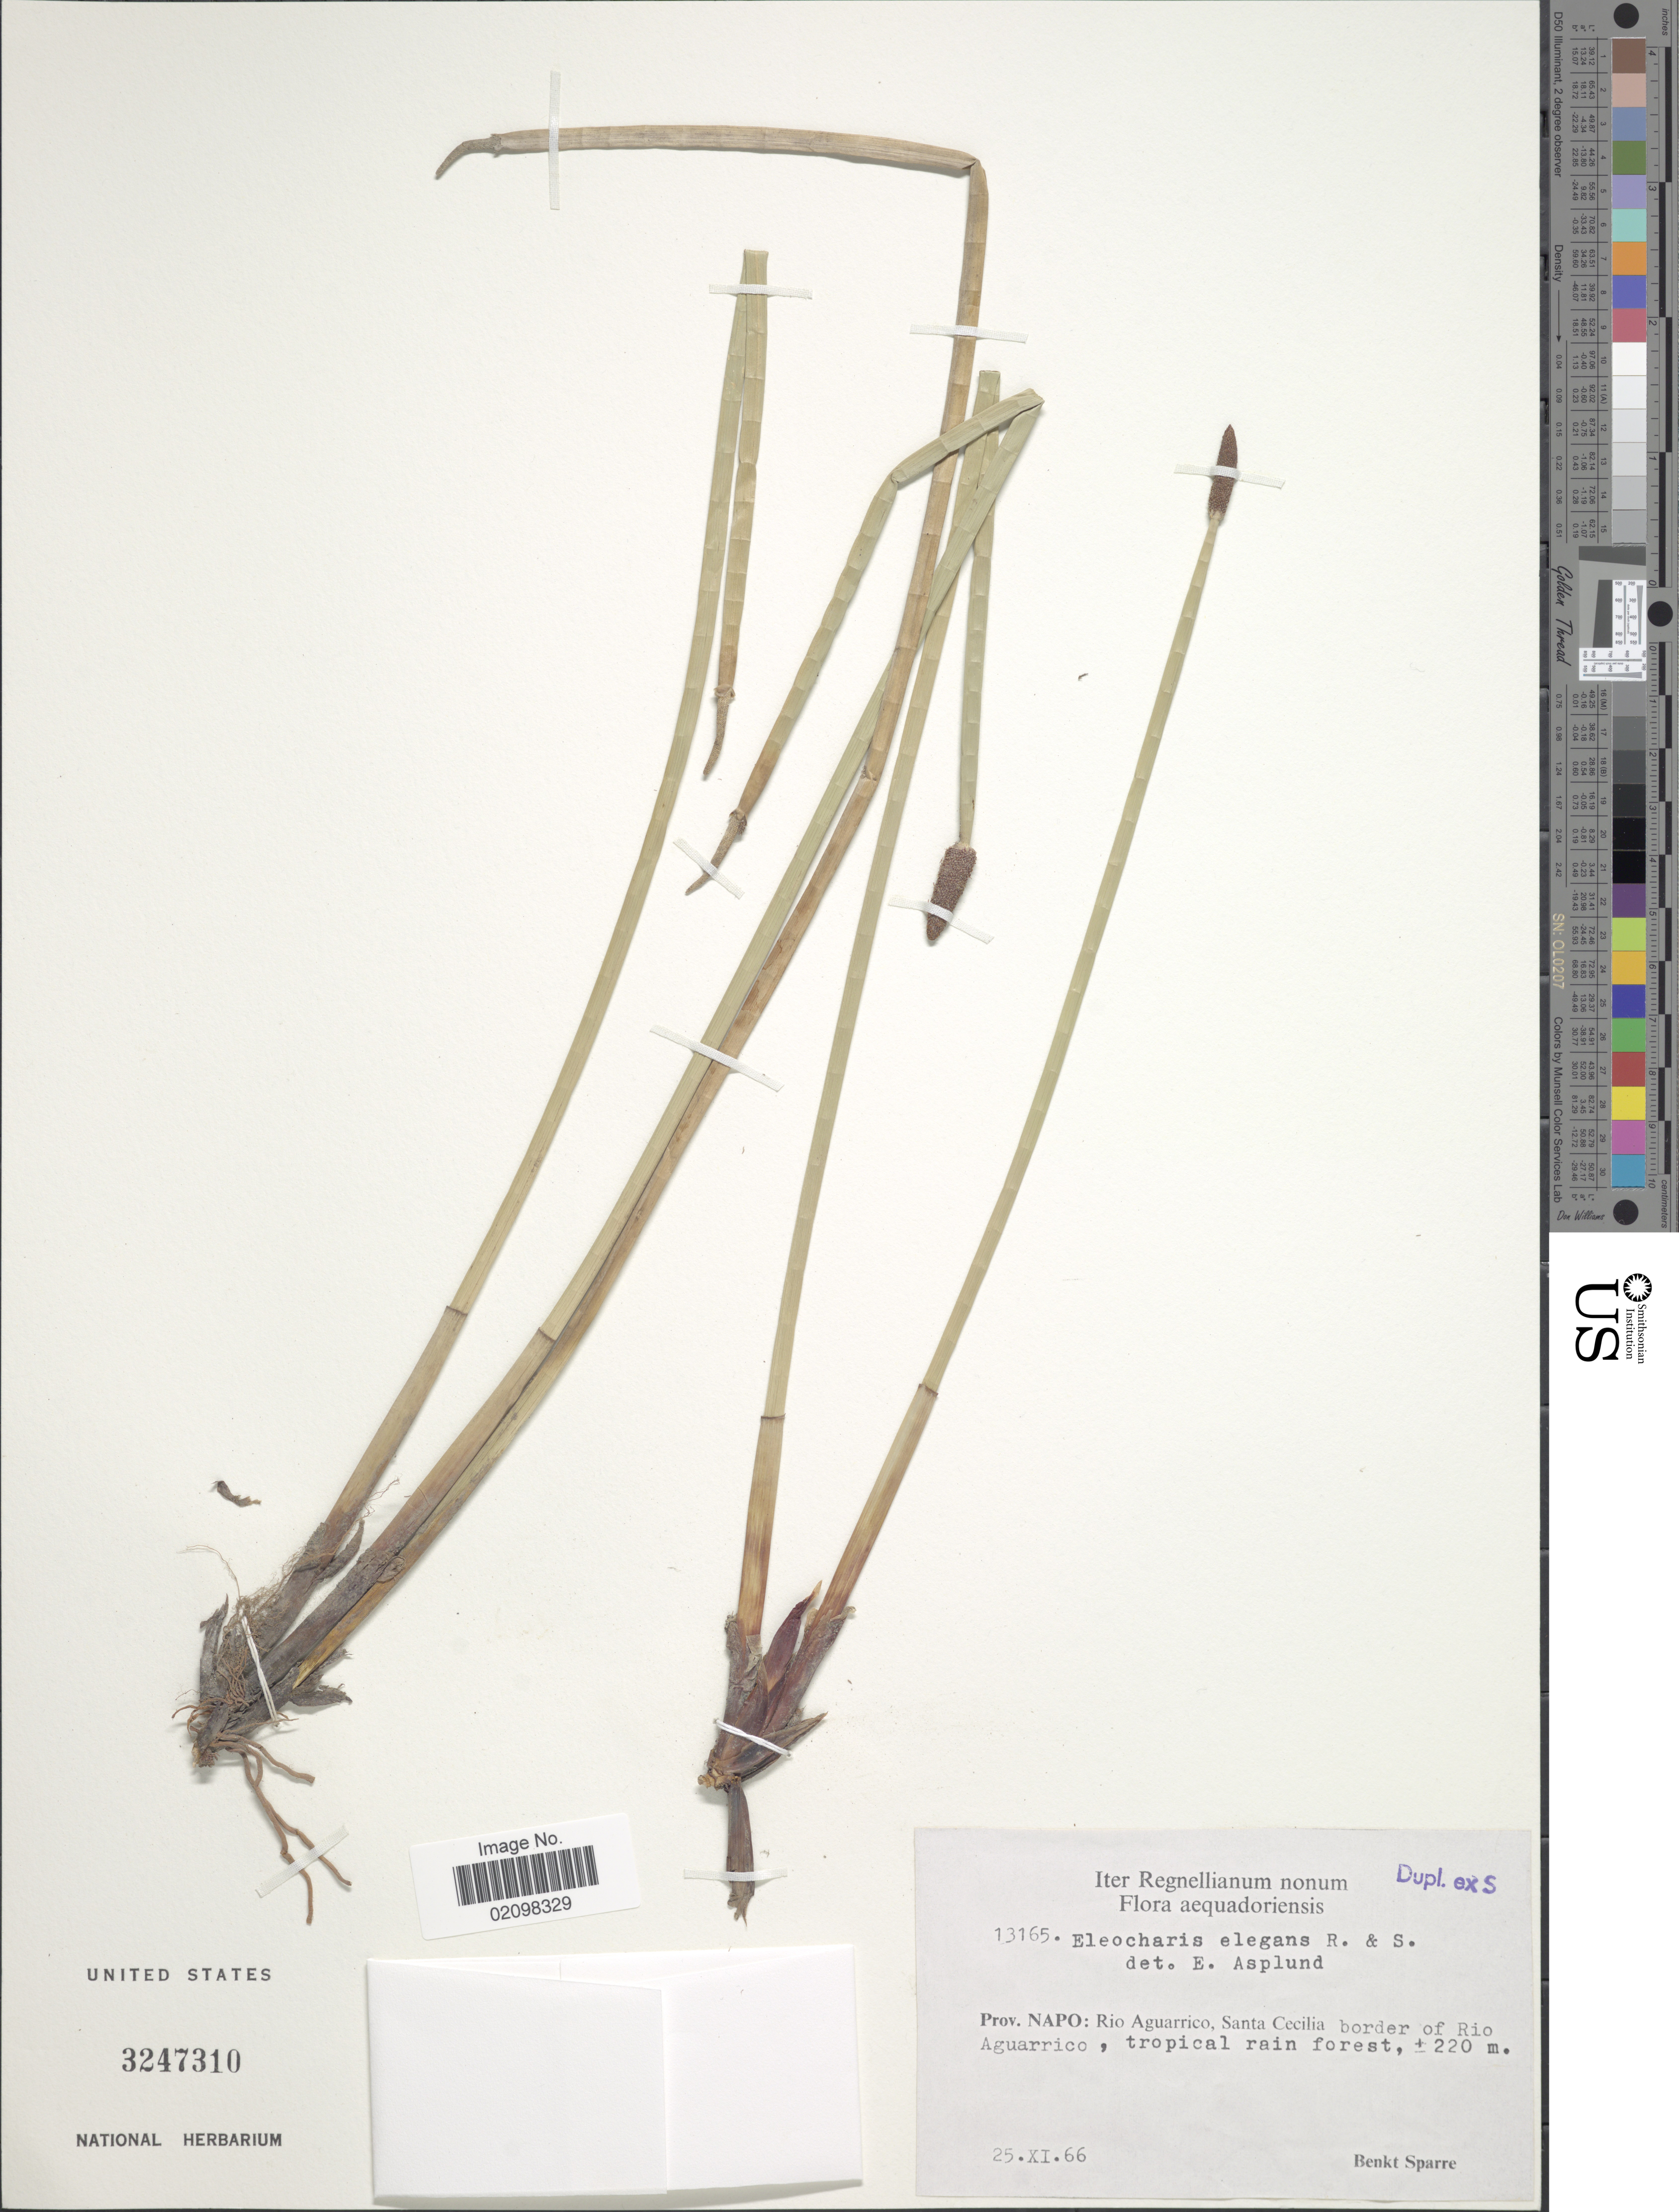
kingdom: Plantae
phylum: Tracheophyta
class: Liliopsida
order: Poales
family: Cyperaceae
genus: Eleocharis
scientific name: Eleocharis elegans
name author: (Kunth) Roem. & Schult.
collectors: B. Sparre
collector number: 13165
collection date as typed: Transcribed d/m/y: 25/11/66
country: Ecuador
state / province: Napo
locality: Rio Aguarrico, Santa Cecilia border of Rio Aguarico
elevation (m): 220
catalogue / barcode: US 3247310